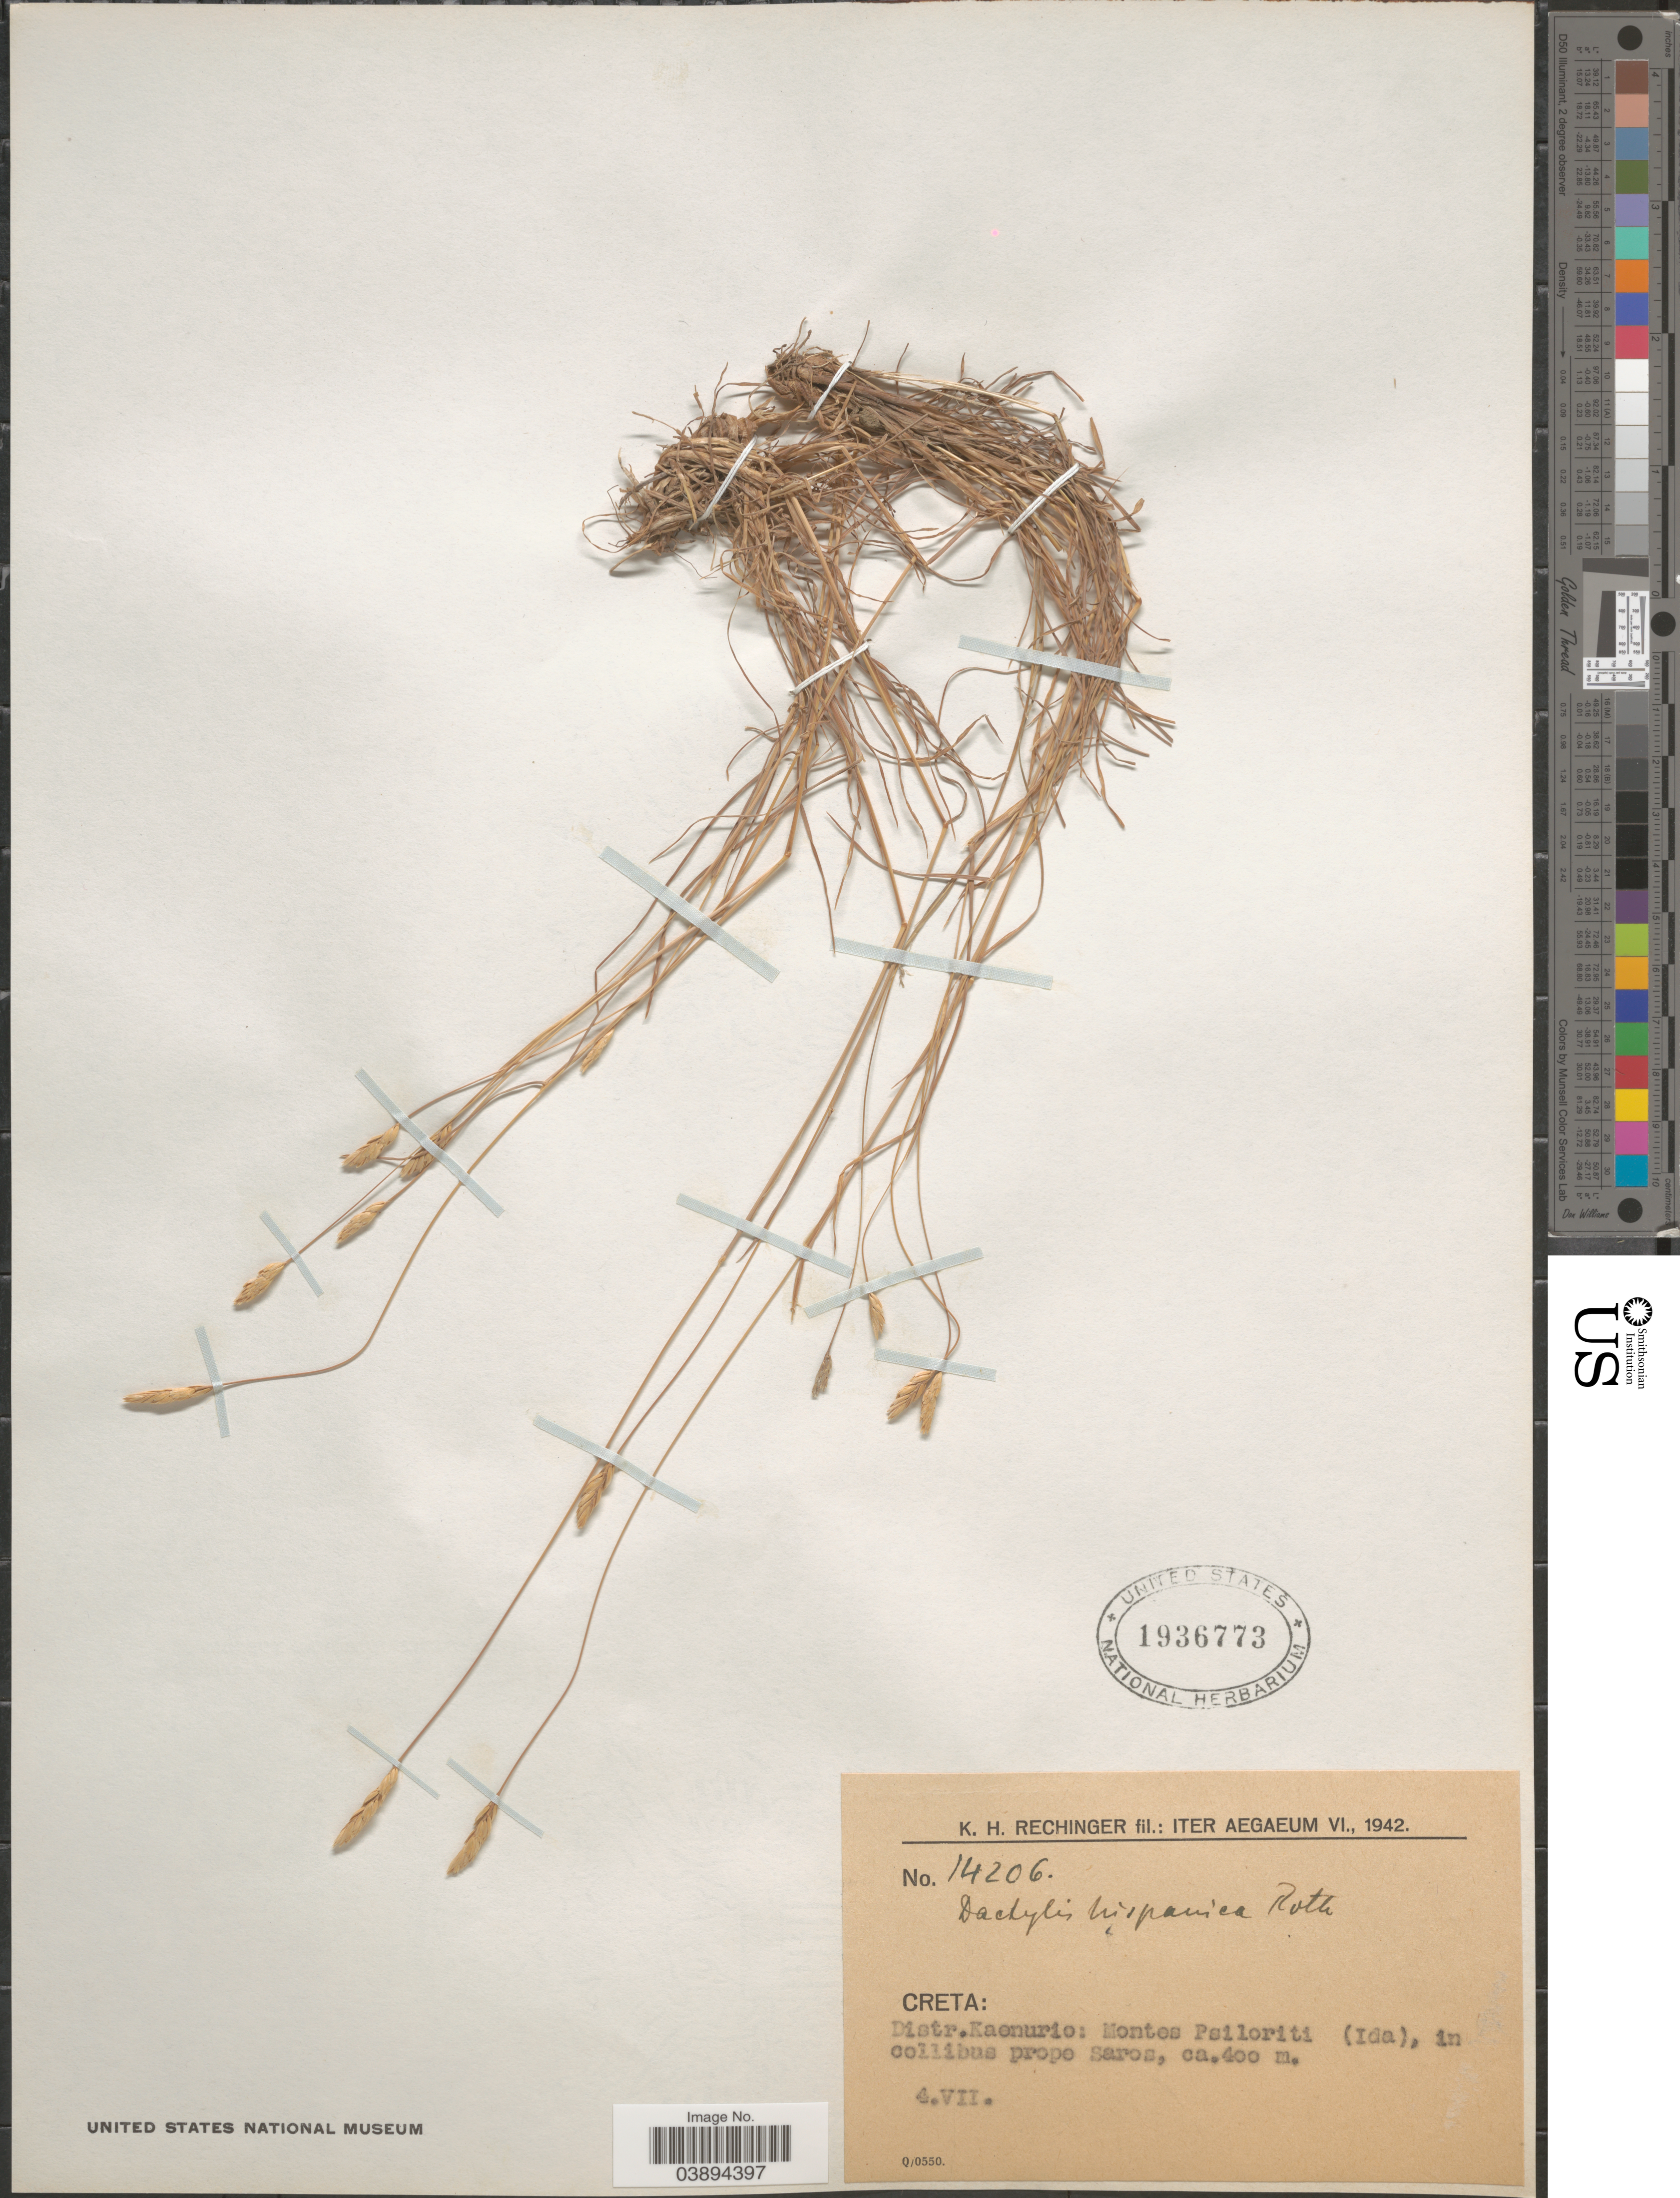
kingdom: Plantae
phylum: Tracheophyta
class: Liliopsida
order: Poales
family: Poaceae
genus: Dactylis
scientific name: Dactylis glomerata subsp. hispanica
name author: (Roth) Nyman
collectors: K. H. Rechinger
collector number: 14206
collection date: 1942-07-04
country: Greece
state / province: Crete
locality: Iter Aegaeum VI. Creta: Distr. Kaenurio: Montes Psiloriti (Ida), in collibus prope Saros.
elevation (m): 400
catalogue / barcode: US 1936773